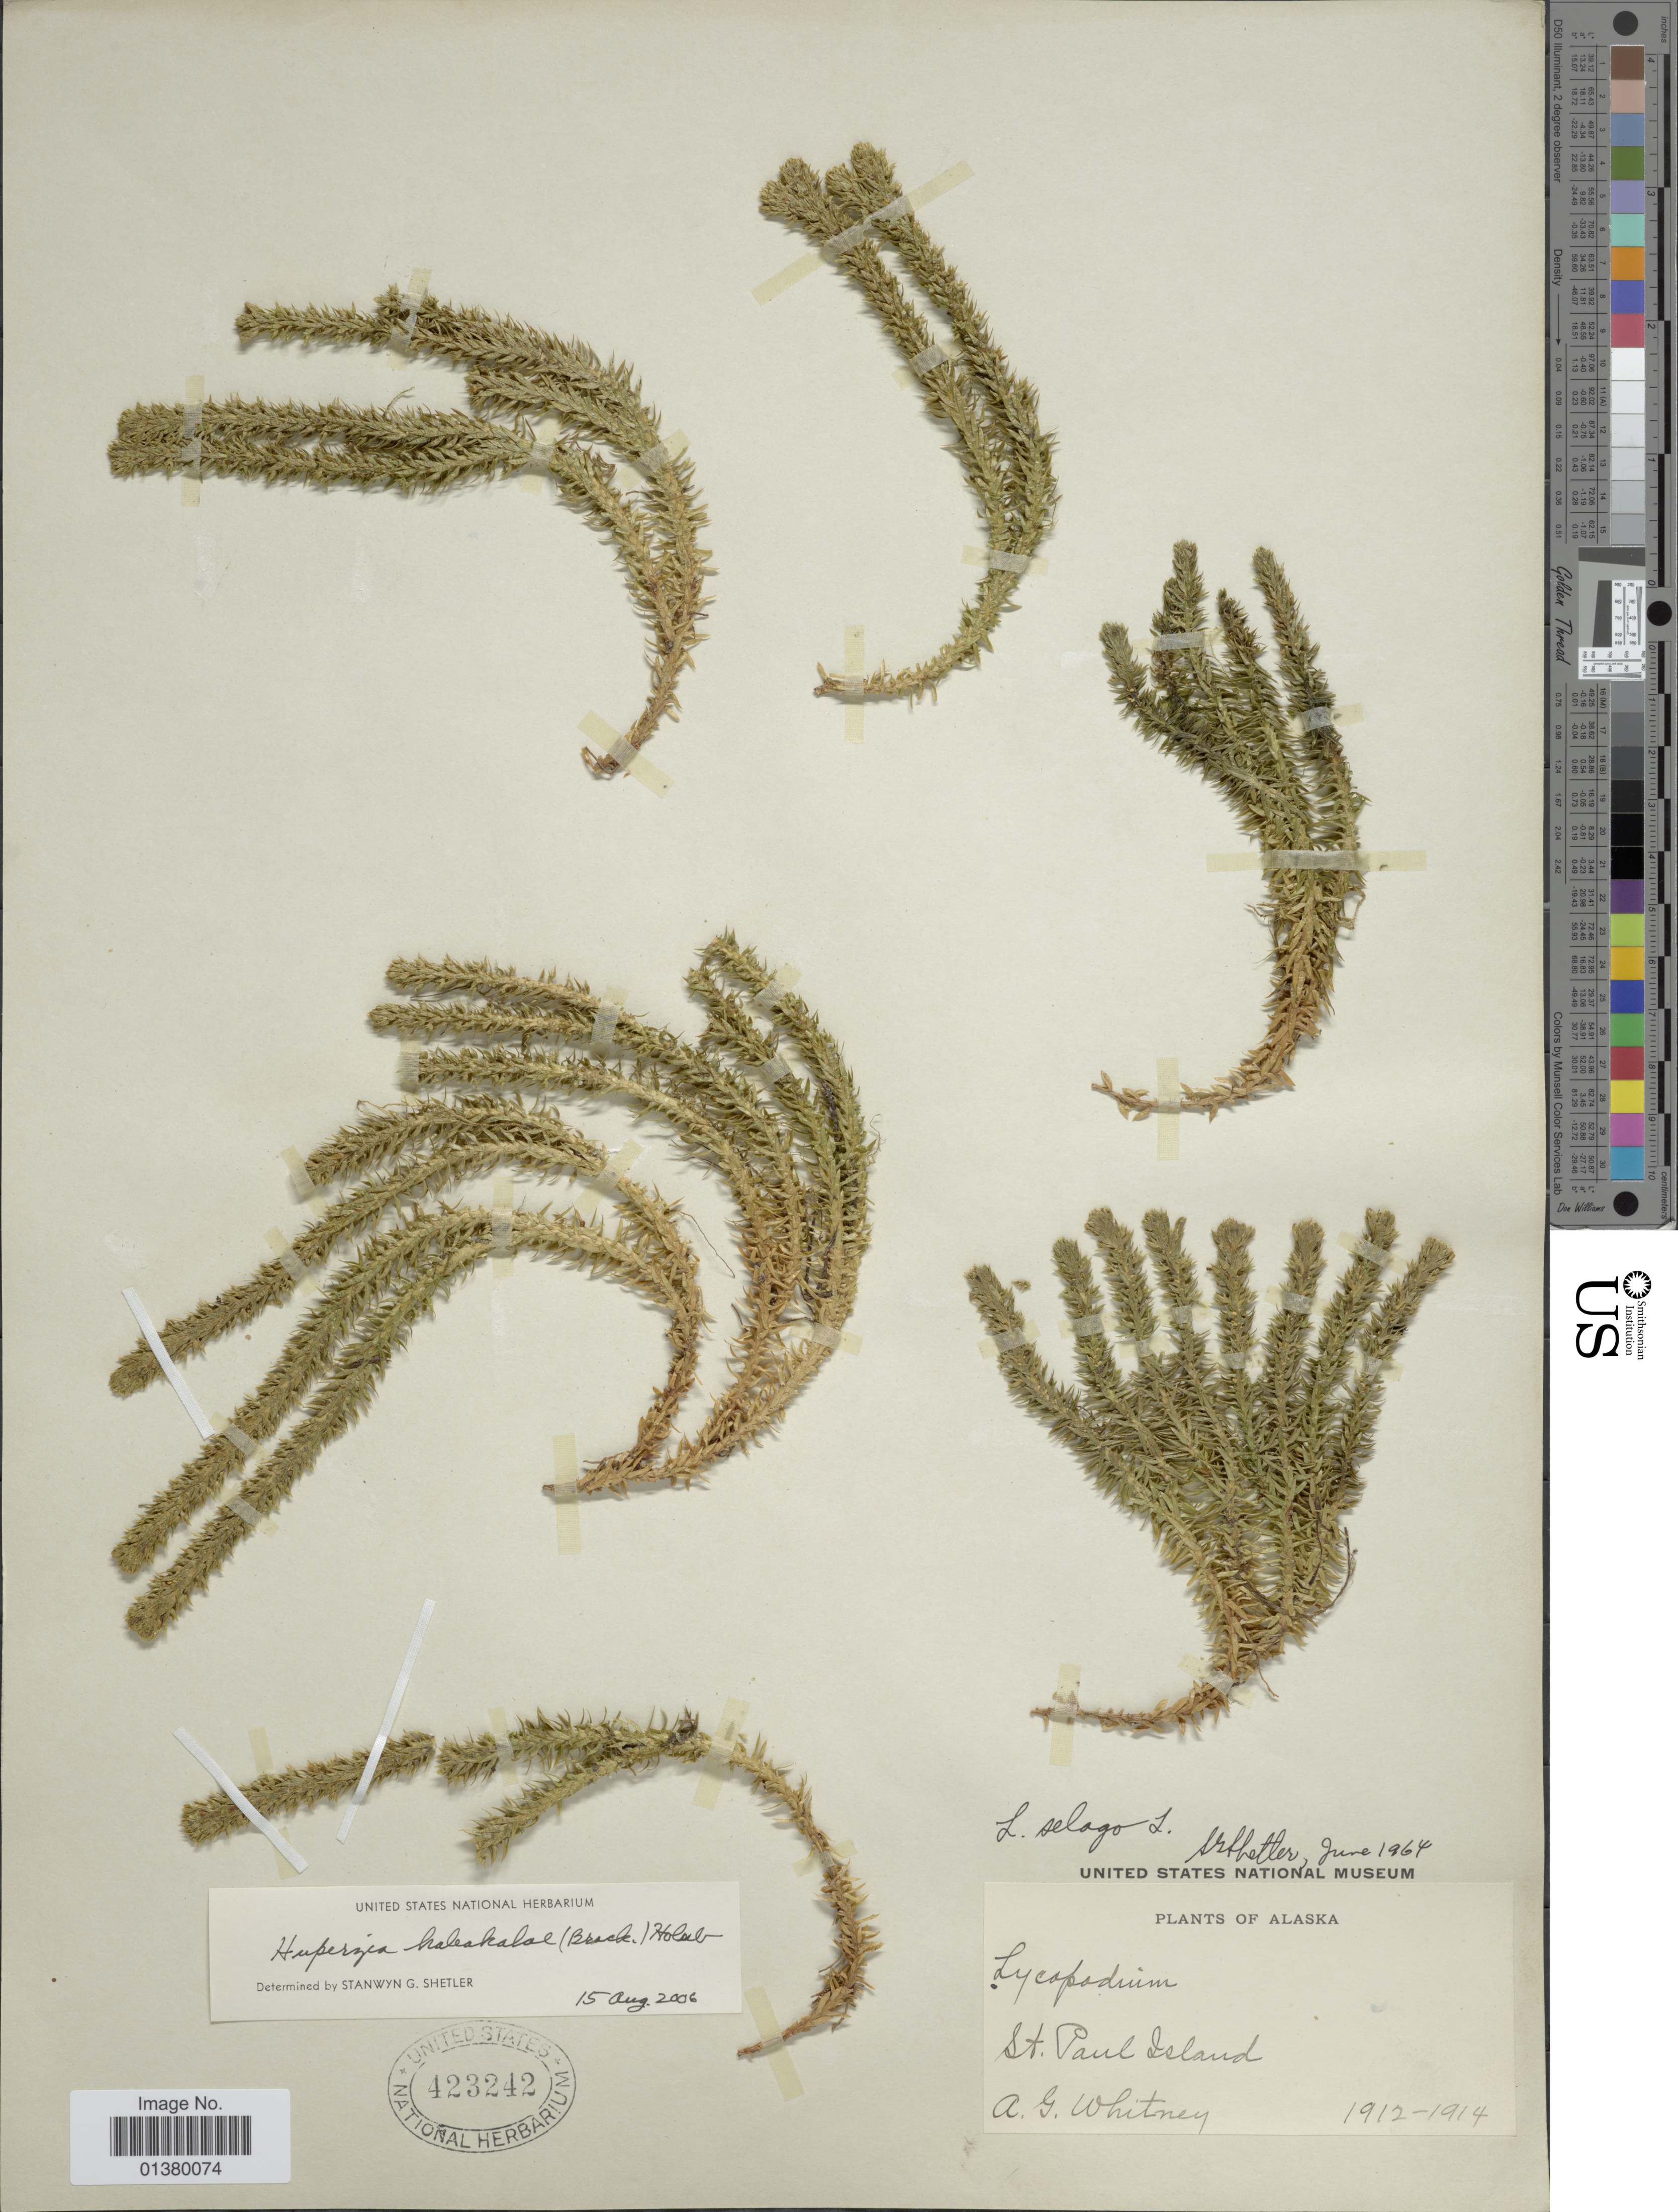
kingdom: Plantae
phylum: Tracheophyta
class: Lycopodiopsida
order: Lycopodiales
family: Lycopodiaceae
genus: Huperzia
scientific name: Huperzia haleakalae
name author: (Brack.) Holub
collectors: A. Whitney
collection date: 1912/1914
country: United States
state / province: Alaska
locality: St Paul Island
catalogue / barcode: US 423242